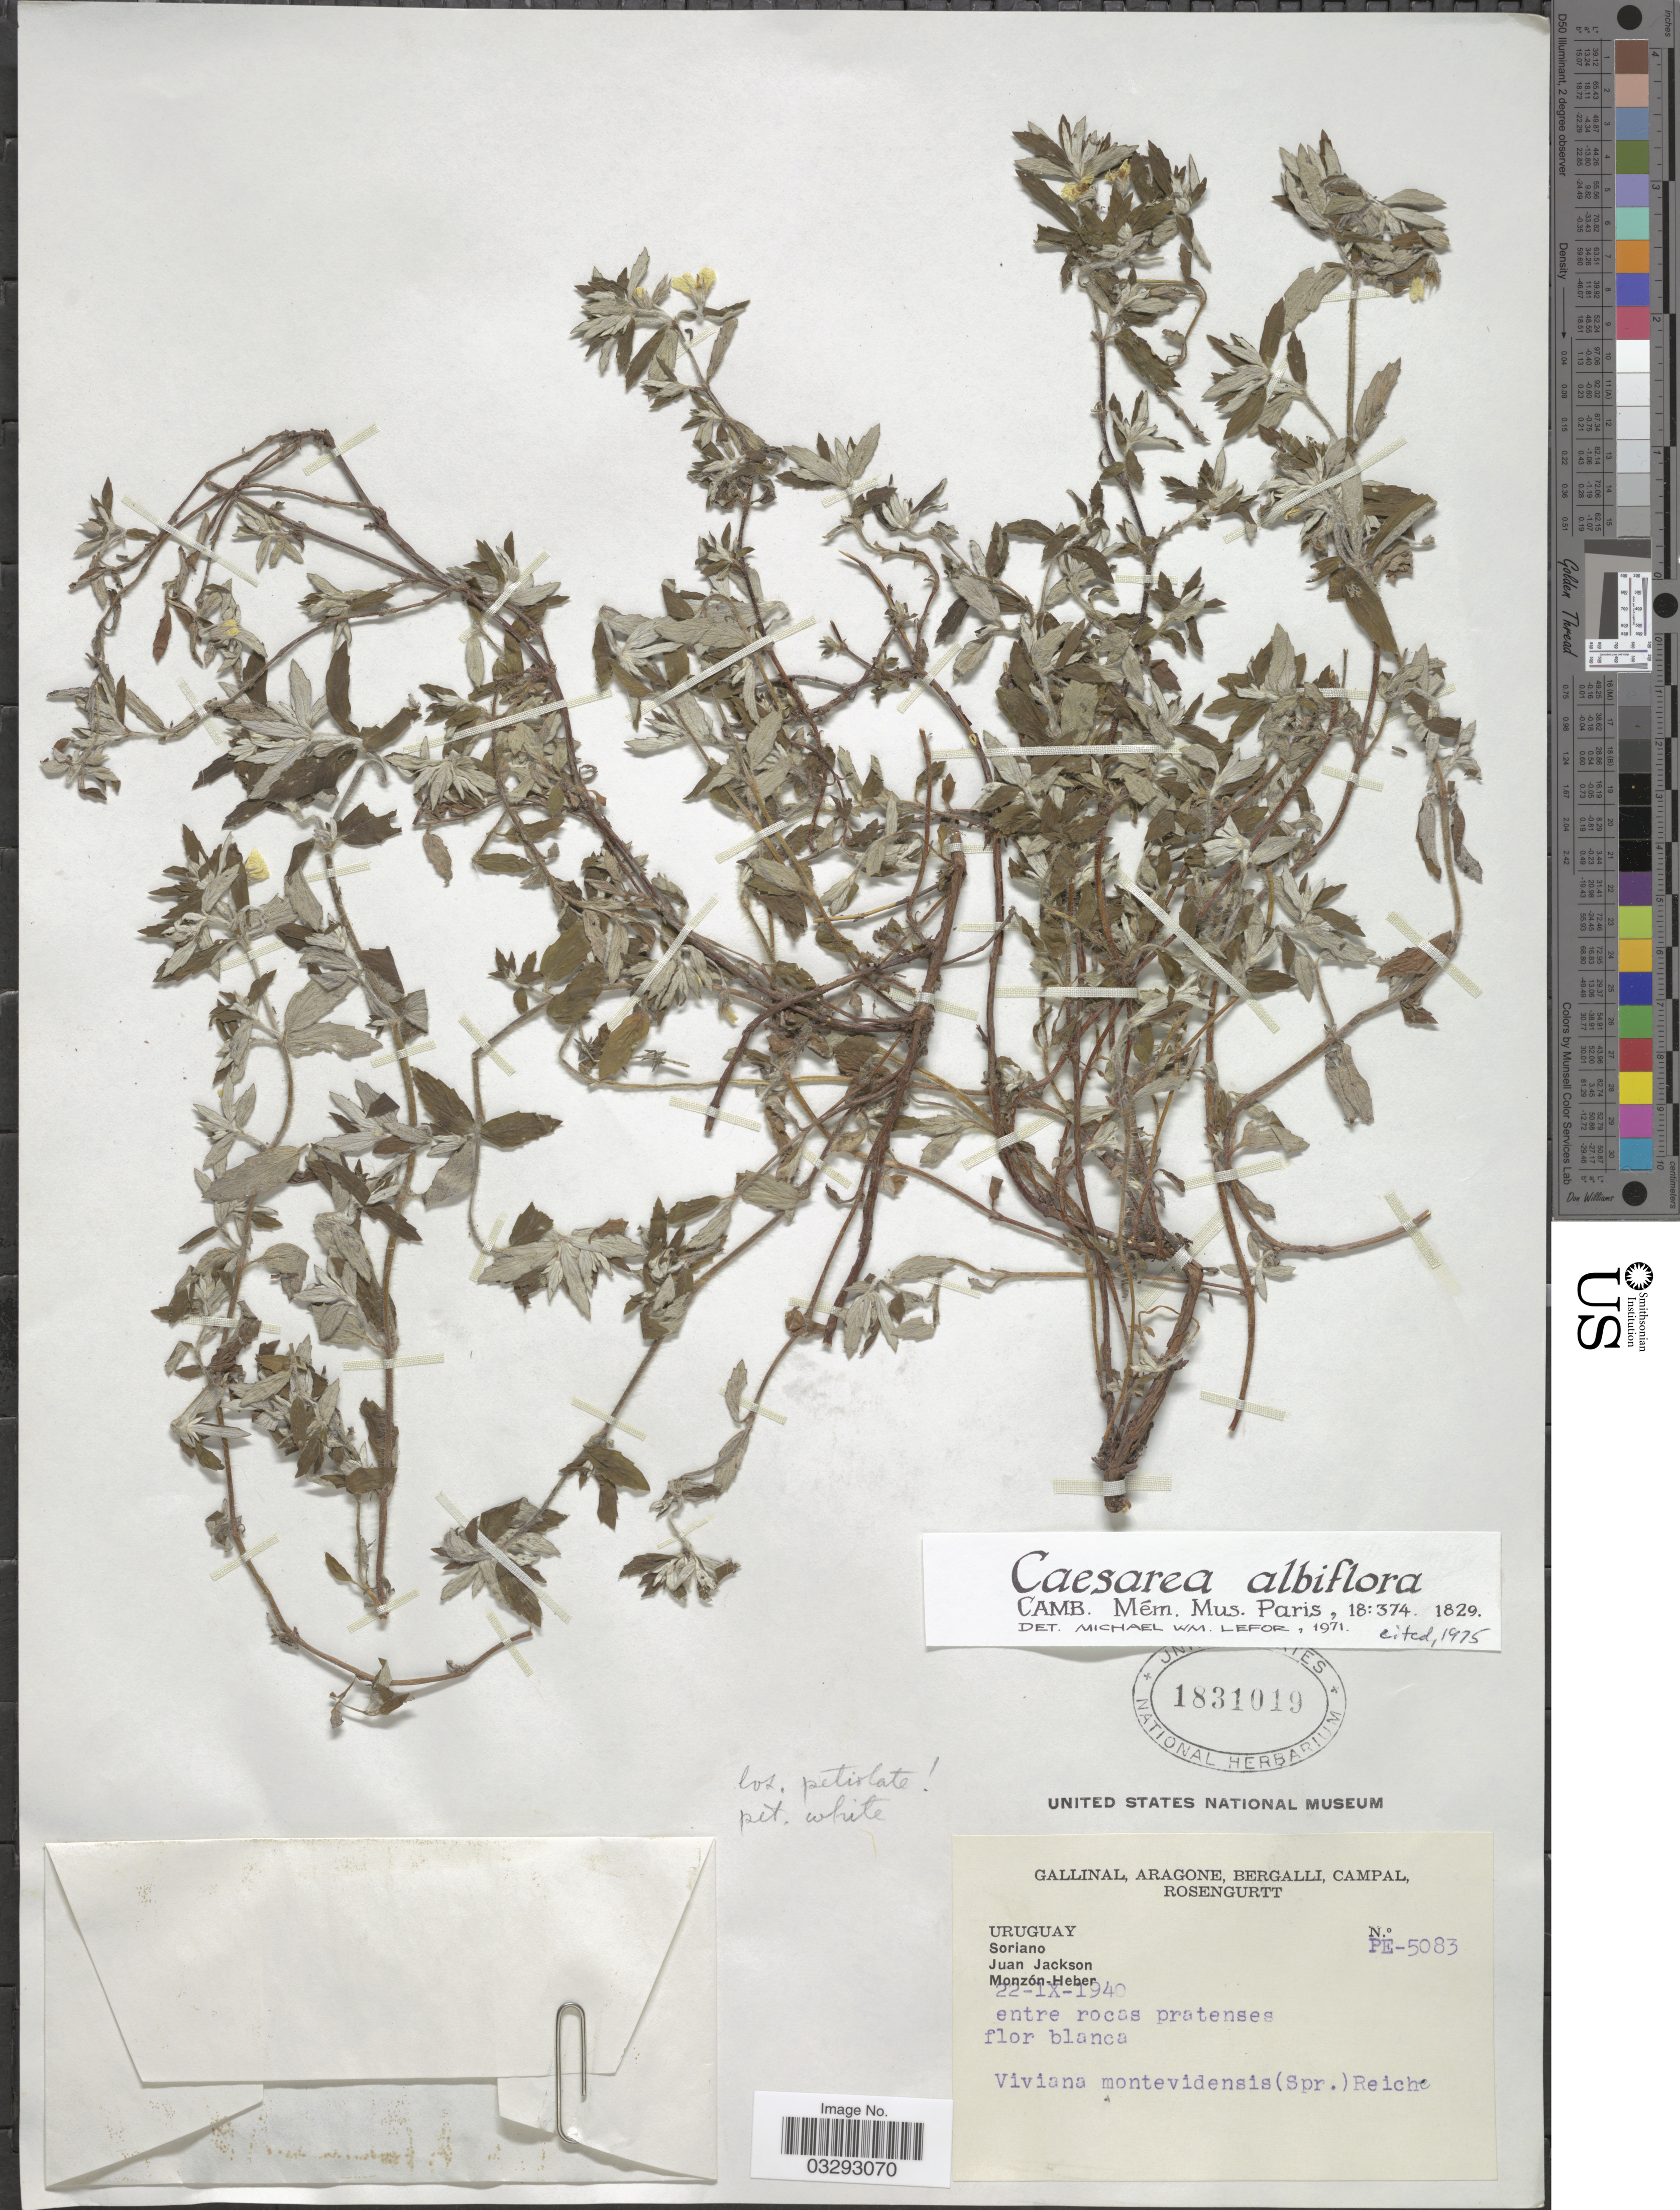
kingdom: Plantae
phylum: Tracheophyta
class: Magnoliopsida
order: Geraniales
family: Vivianiaceae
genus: Viviania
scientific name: Viviania albiflora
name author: (Cambess.) Reiche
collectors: -. Gallinal, -- Aragone, -- Bergalli, -- Campal & Rosengurtt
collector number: PE-5083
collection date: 1940-09-22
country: Uruguay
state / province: Soriano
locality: Juan Jackson. Monzón-Heber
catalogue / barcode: US 1831019